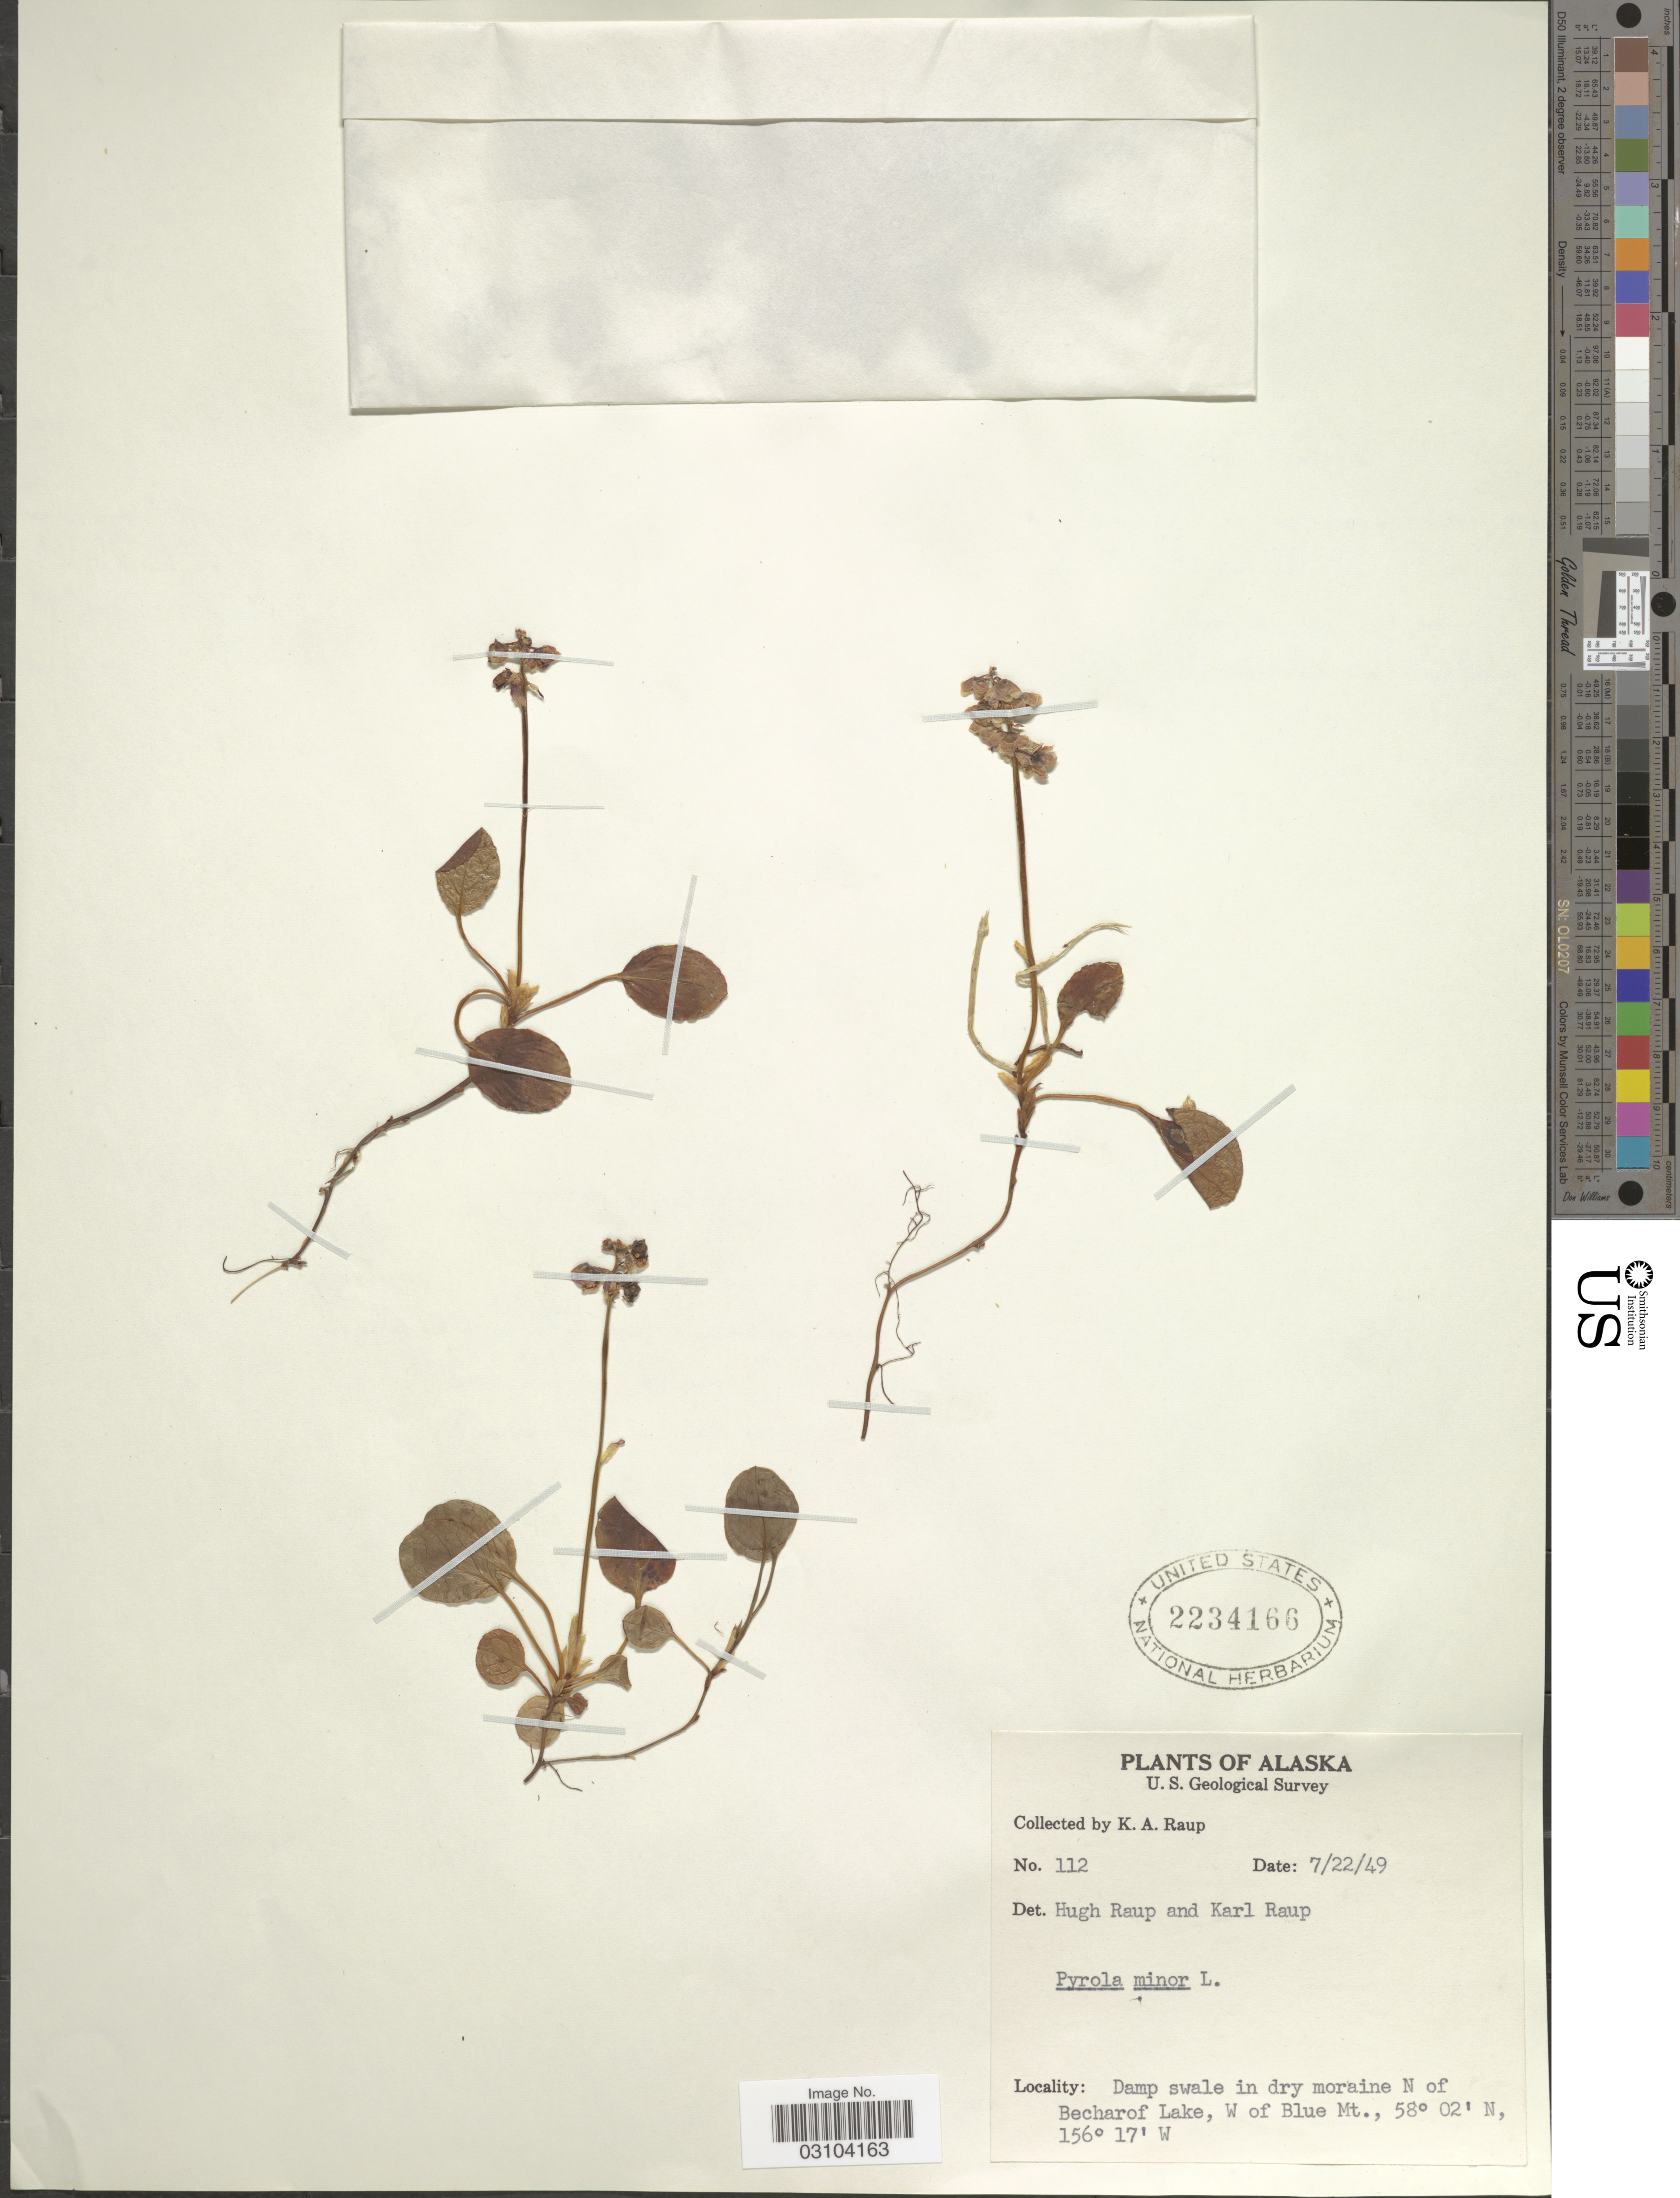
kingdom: Plantae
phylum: Tracheophyta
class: Magnoliopsida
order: Ericales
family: Ericaceae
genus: Pyrola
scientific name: Pyrola minor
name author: L.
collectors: K. Raup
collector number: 112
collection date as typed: Transcribed d/m/y: 22/7/49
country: United States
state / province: Alaska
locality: Dry moraine N of Becharof Lake, W of Blue Mt.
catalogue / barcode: US 2234166